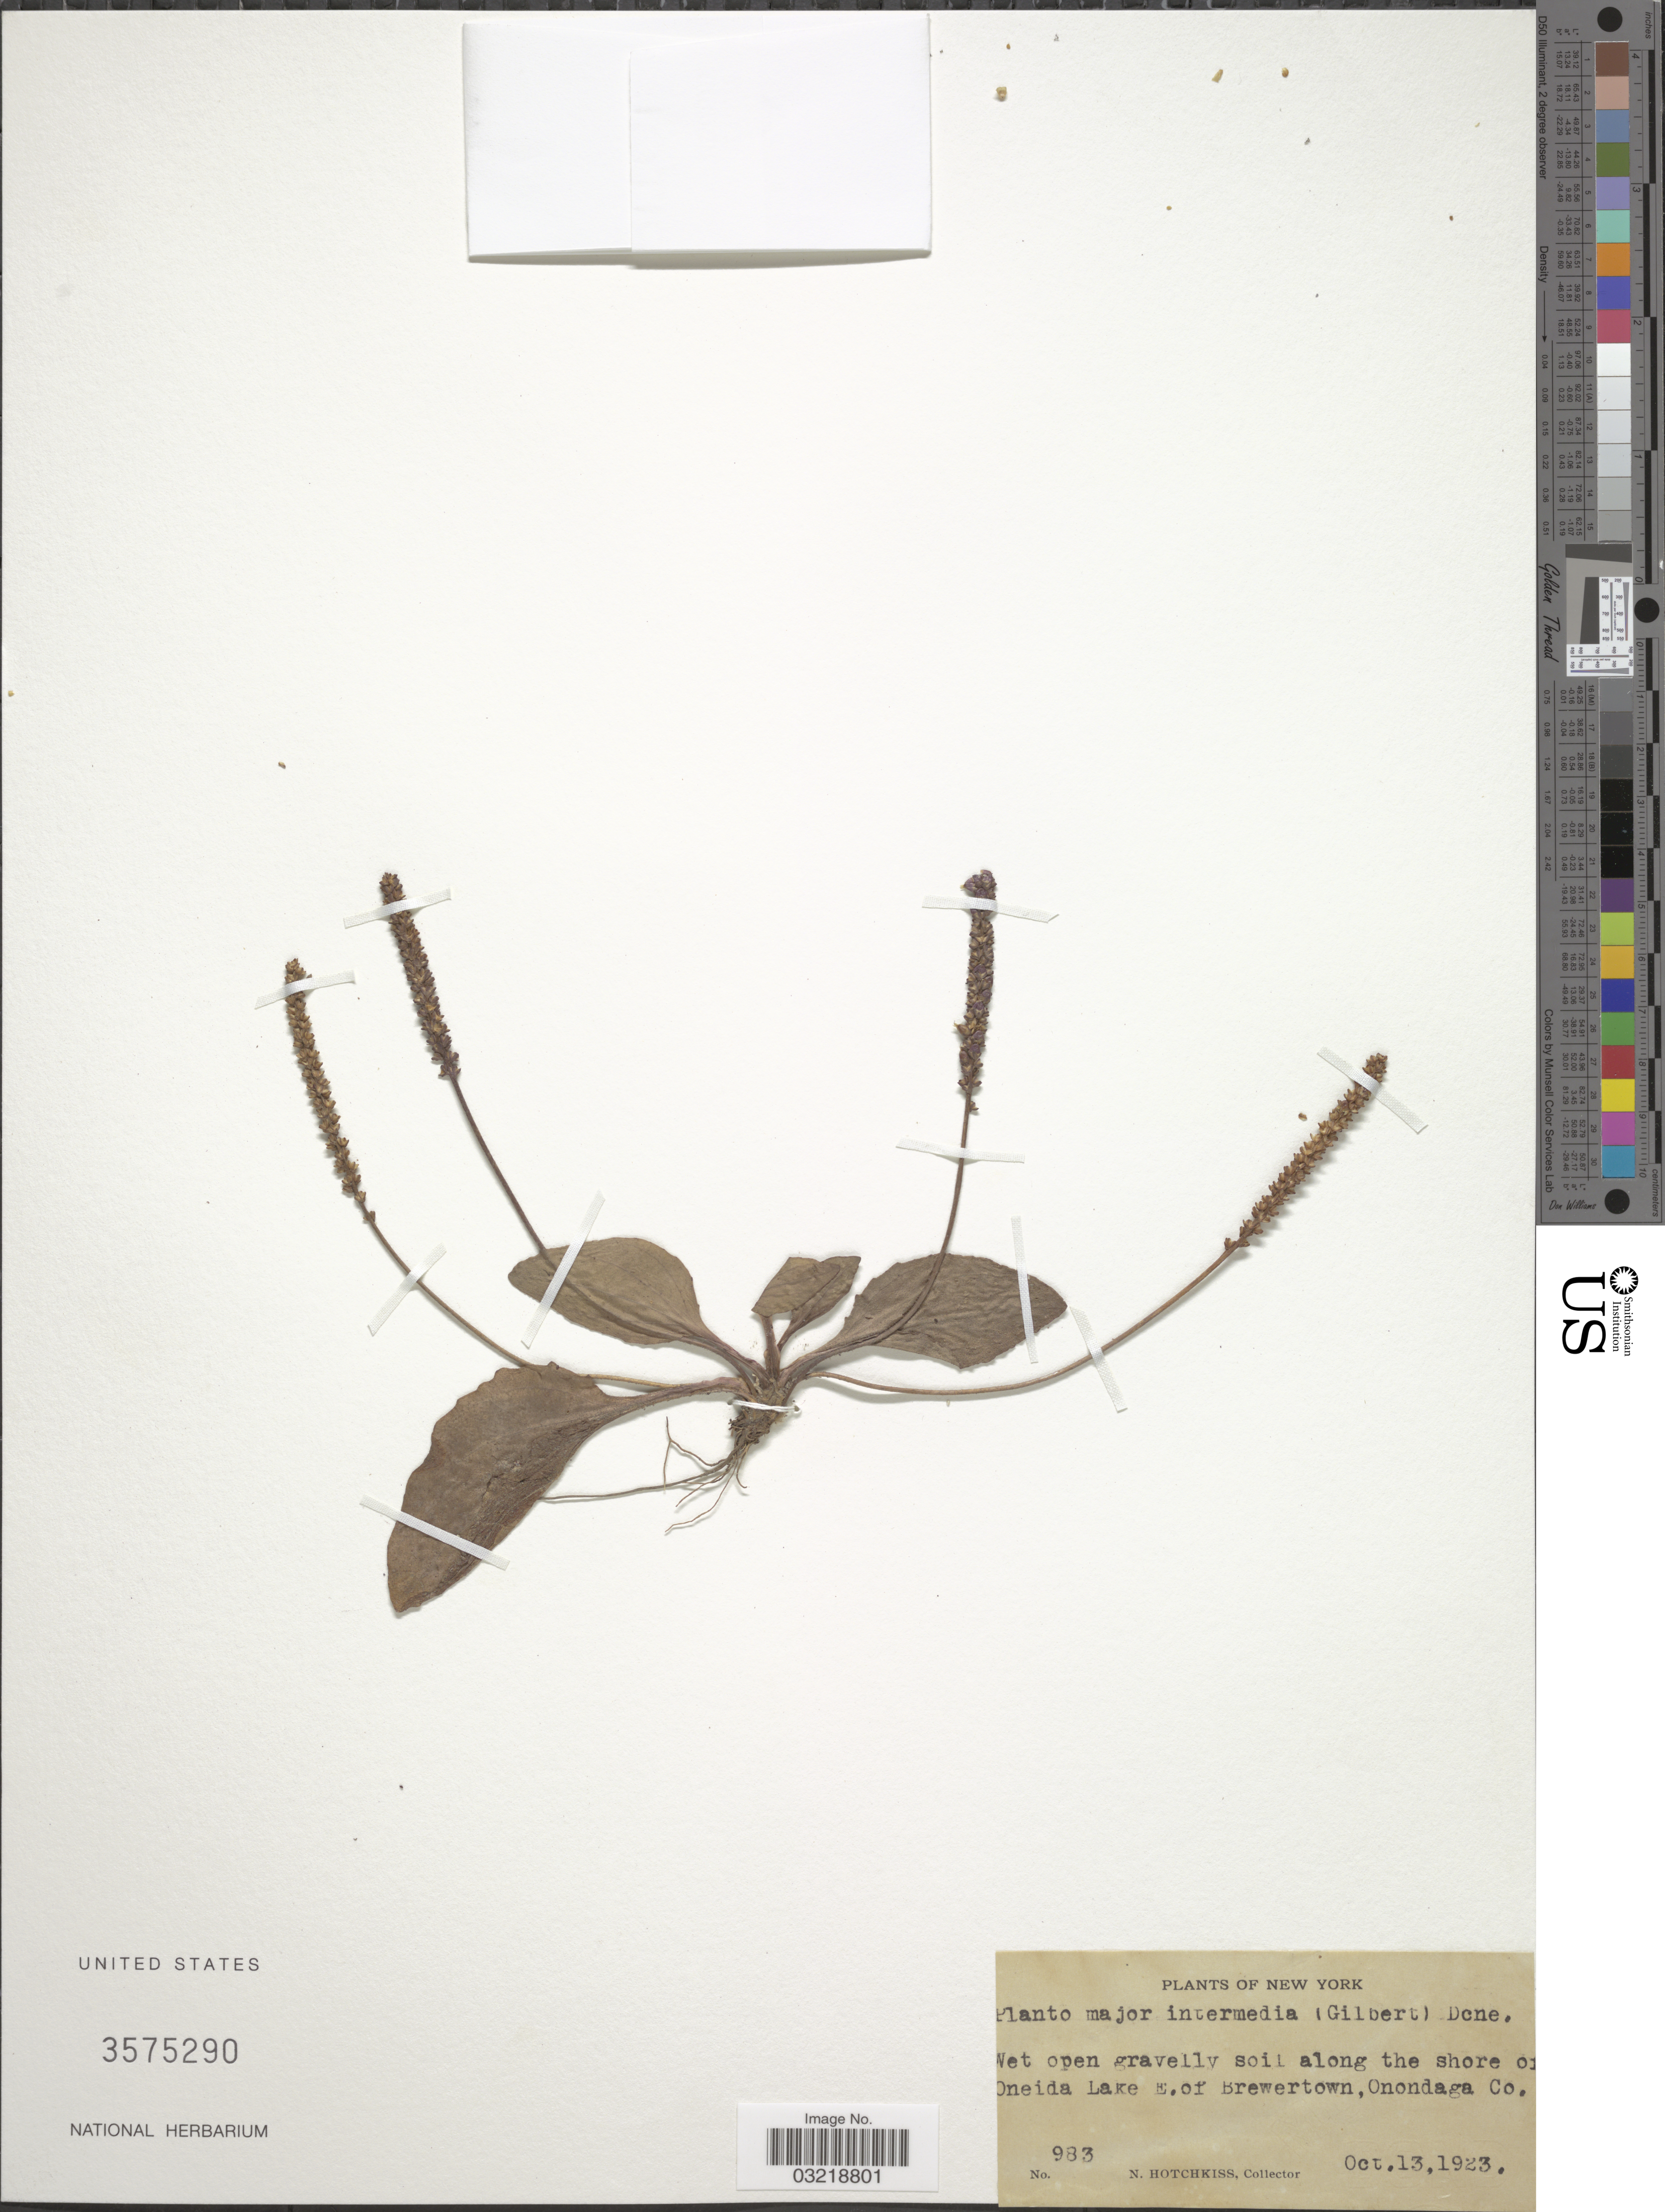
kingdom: Plantae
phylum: Tracheophyta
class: Magnoliopsida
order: Lamiales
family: Plantaginaceae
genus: Plantago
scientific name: Plantago major subsp. intermedia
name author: (Gilib.) Lange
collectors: N. Hotchkiss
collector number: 983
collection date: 1923-10-13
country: United States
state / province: New York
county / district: Oneida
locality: Wet open gravelly soil along the shore of Oneida Lake E. of Brewertown, Onondaga Co.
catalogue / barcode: US 3575290